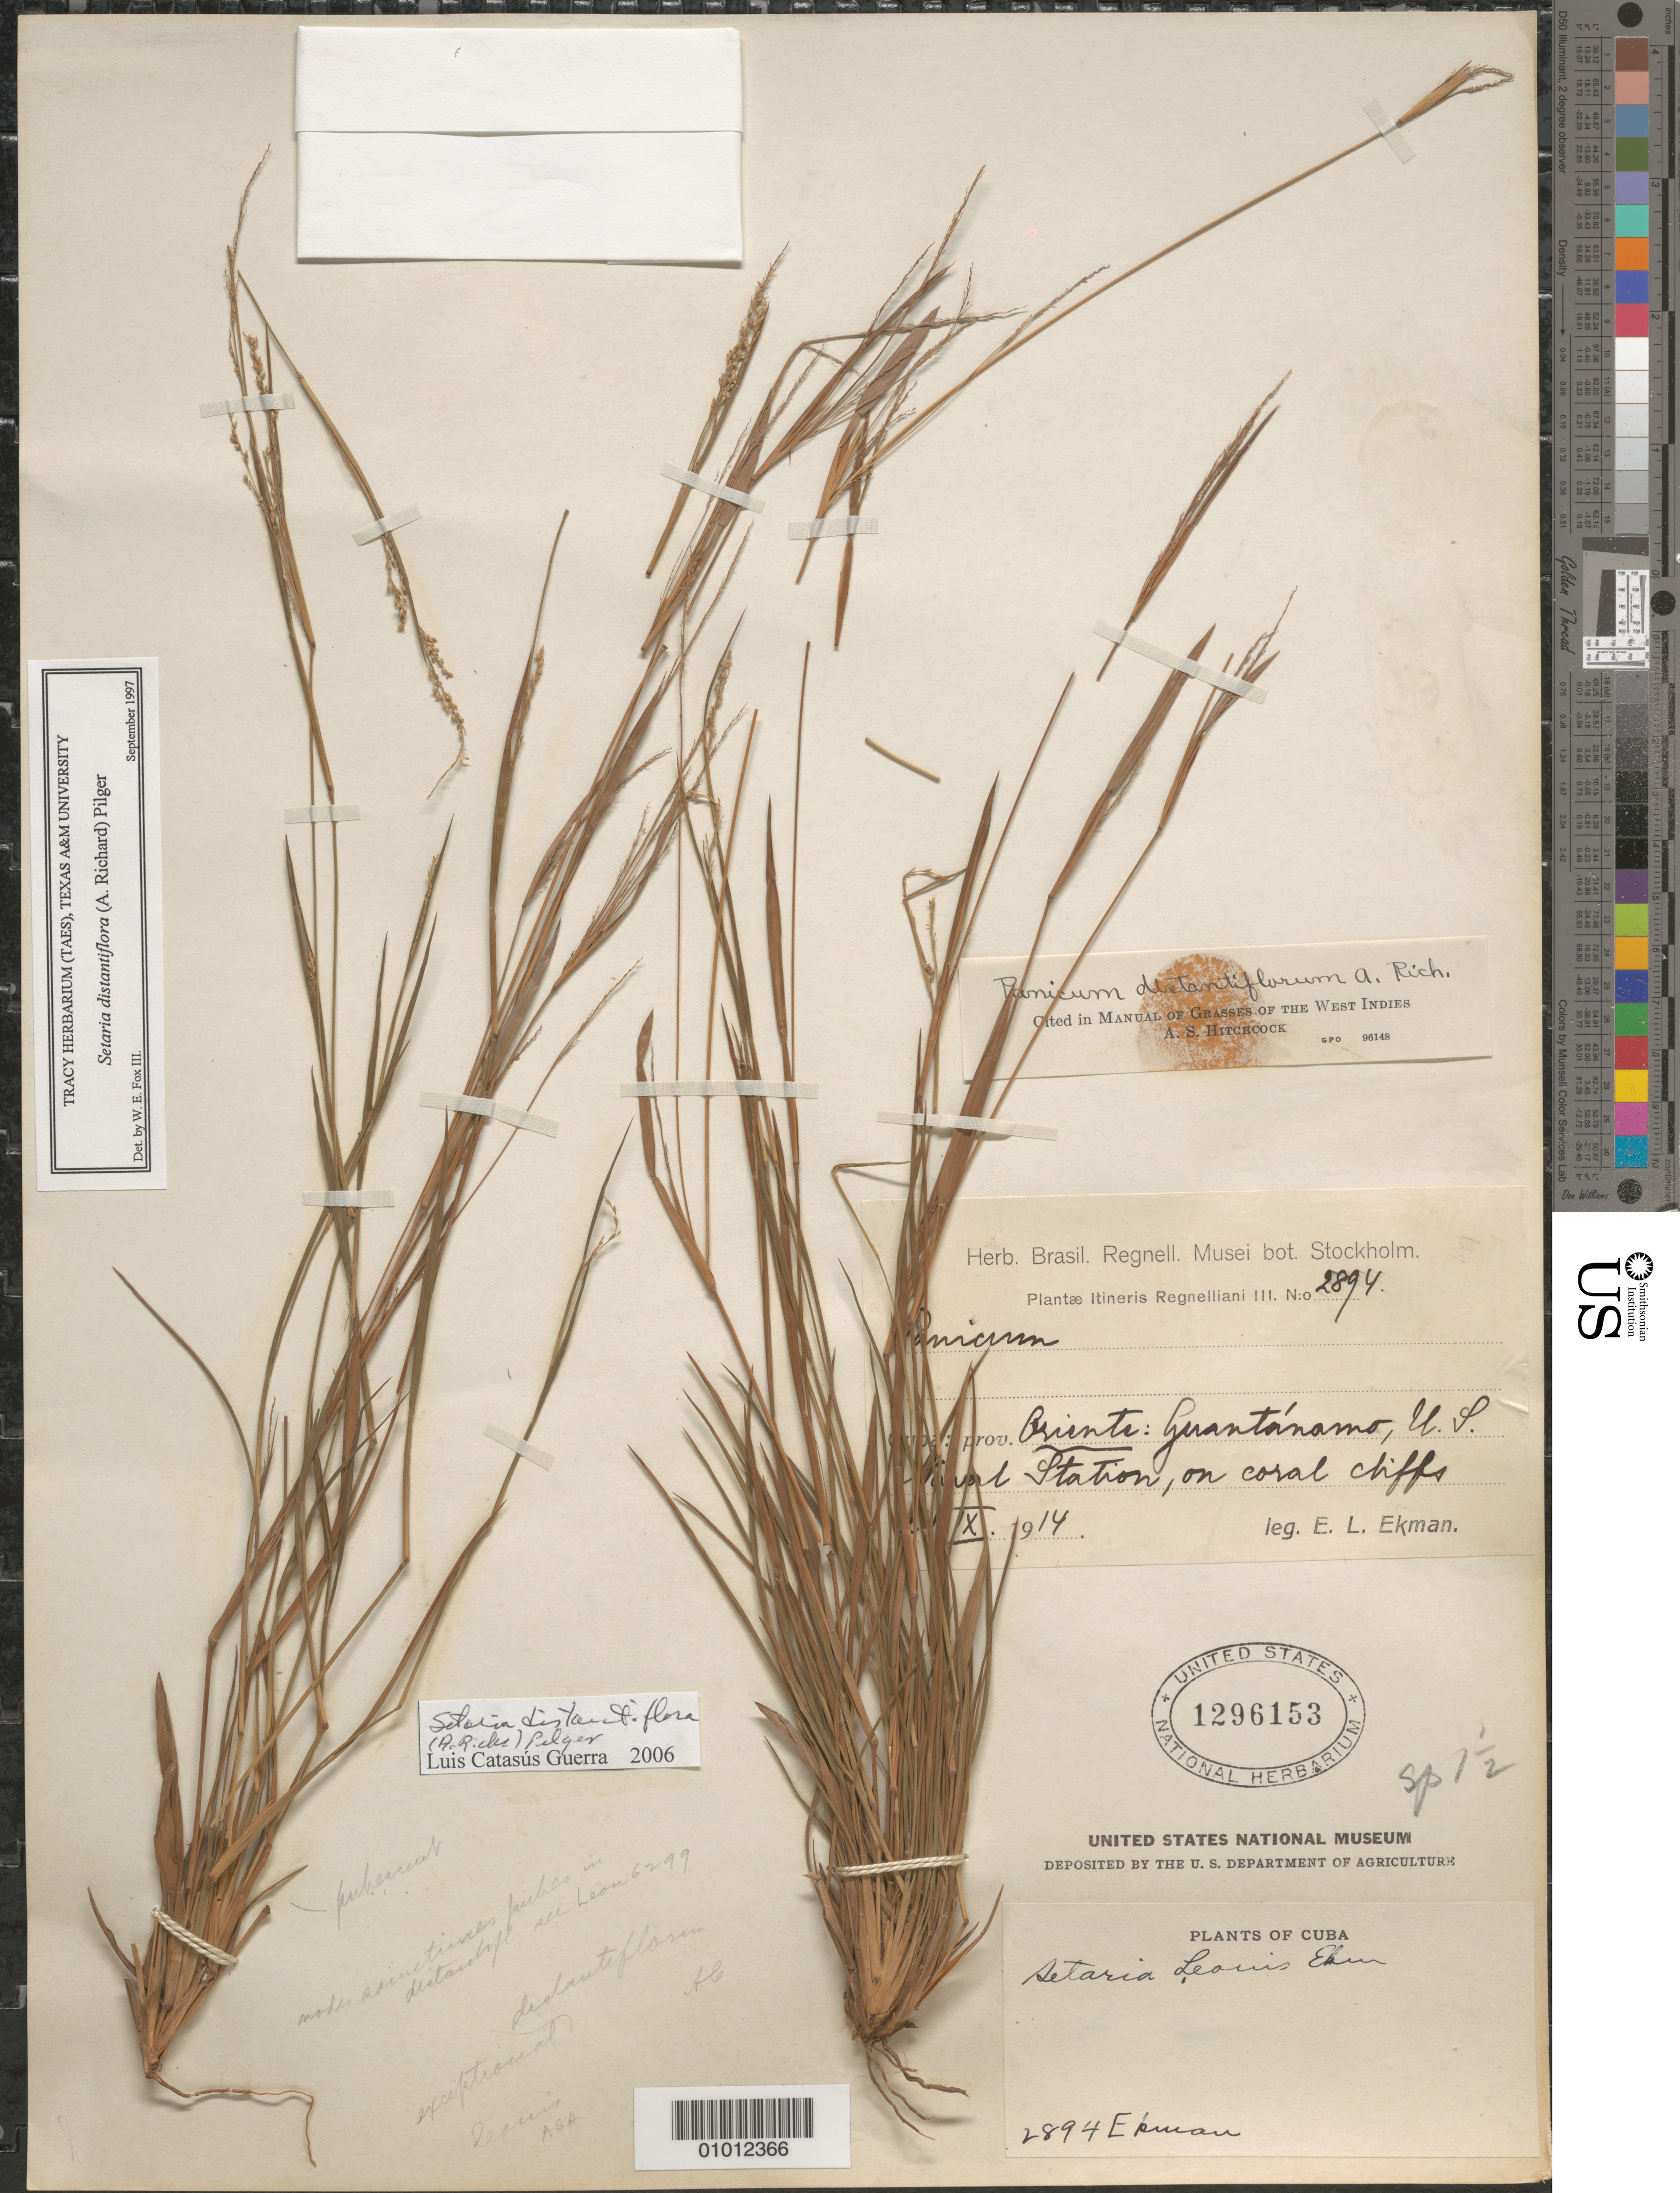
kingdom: Plantae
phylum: Tracheophyta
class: Liliopsida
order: Poales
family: Poaceae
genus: Setaria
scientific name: Setaria distantiflora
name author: (A. Rich.) Pilg.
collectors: E. L. Ekman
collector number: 2894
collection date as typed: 24 Sep 1914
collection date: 1914-09-24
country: Cuba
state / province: Guantanamo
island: Cuba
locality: Guantánamo, U S Naval Station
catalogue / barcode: US 1296153